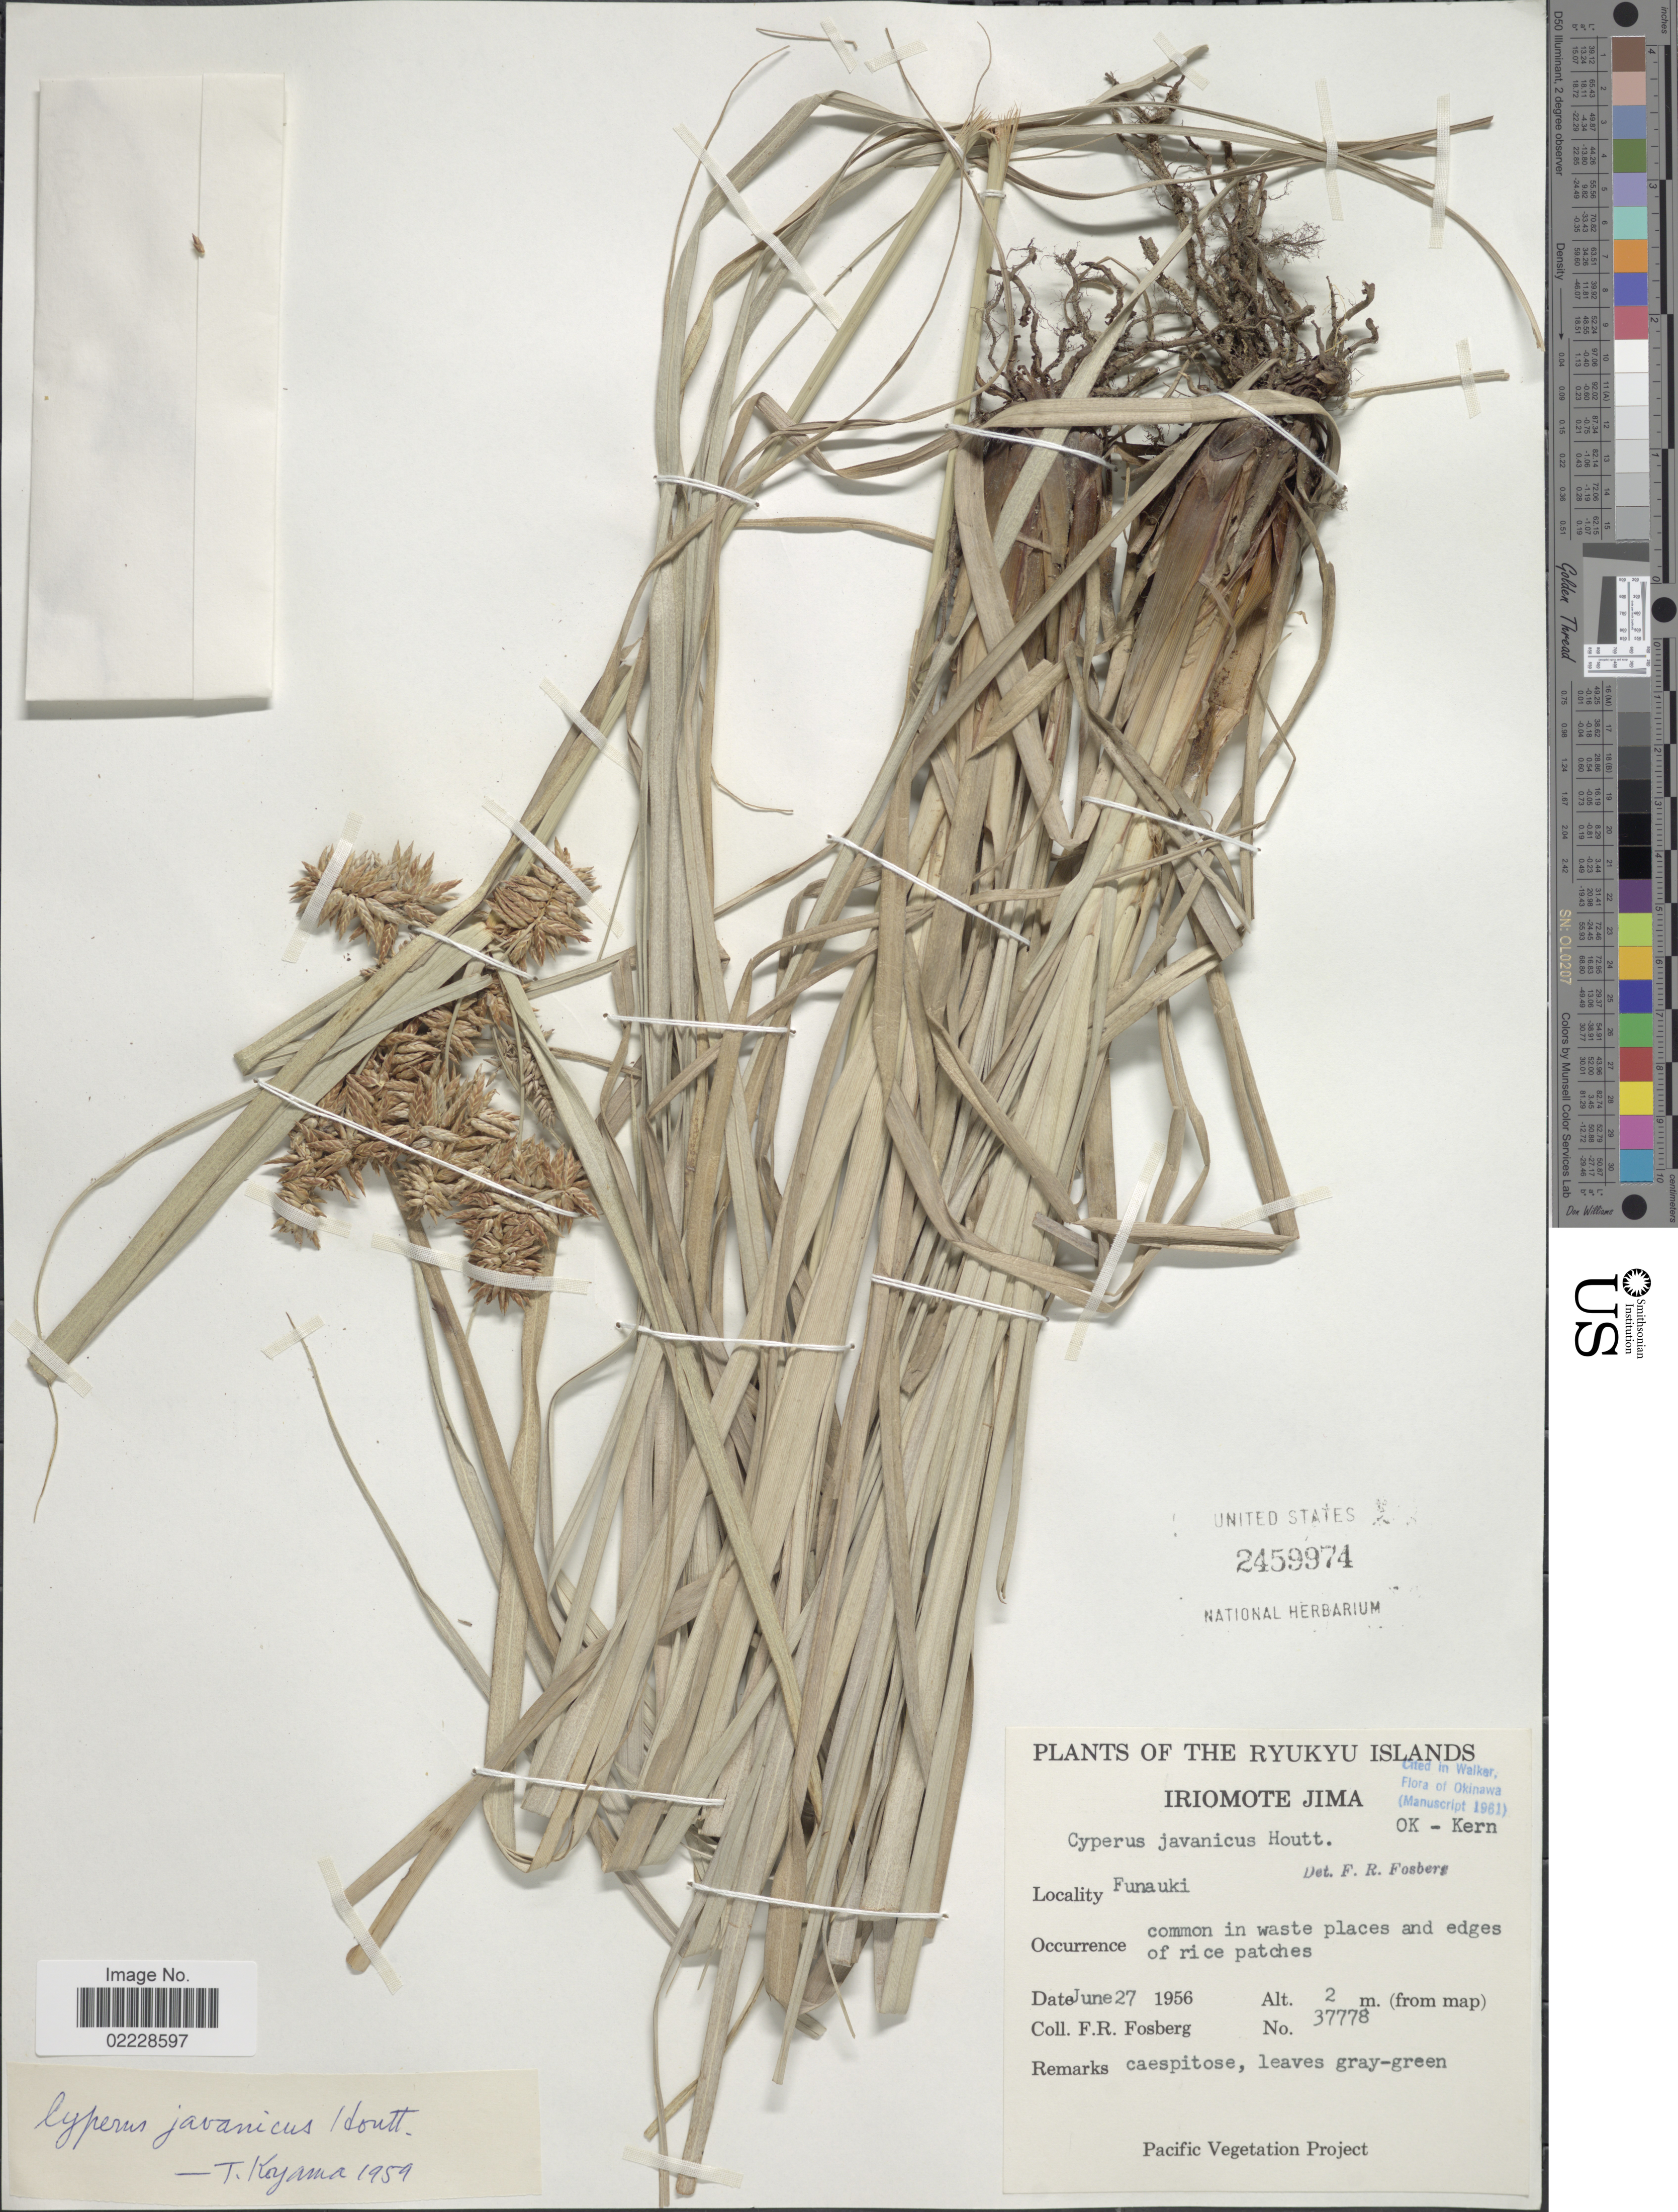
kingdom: Plantae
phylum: Tracheophyta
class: Liliopsida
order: Poales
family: Cyperaceae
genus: Cyperus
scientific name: Cyperus javanicus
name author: Houtt.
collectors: F. R. Fosberg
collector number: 37778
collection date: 1956-06-27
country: Japan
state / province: Okinawa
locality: Ryukyu Islands, Iriomote Jima. Funauki.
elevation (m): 2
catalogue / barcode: US 2459974